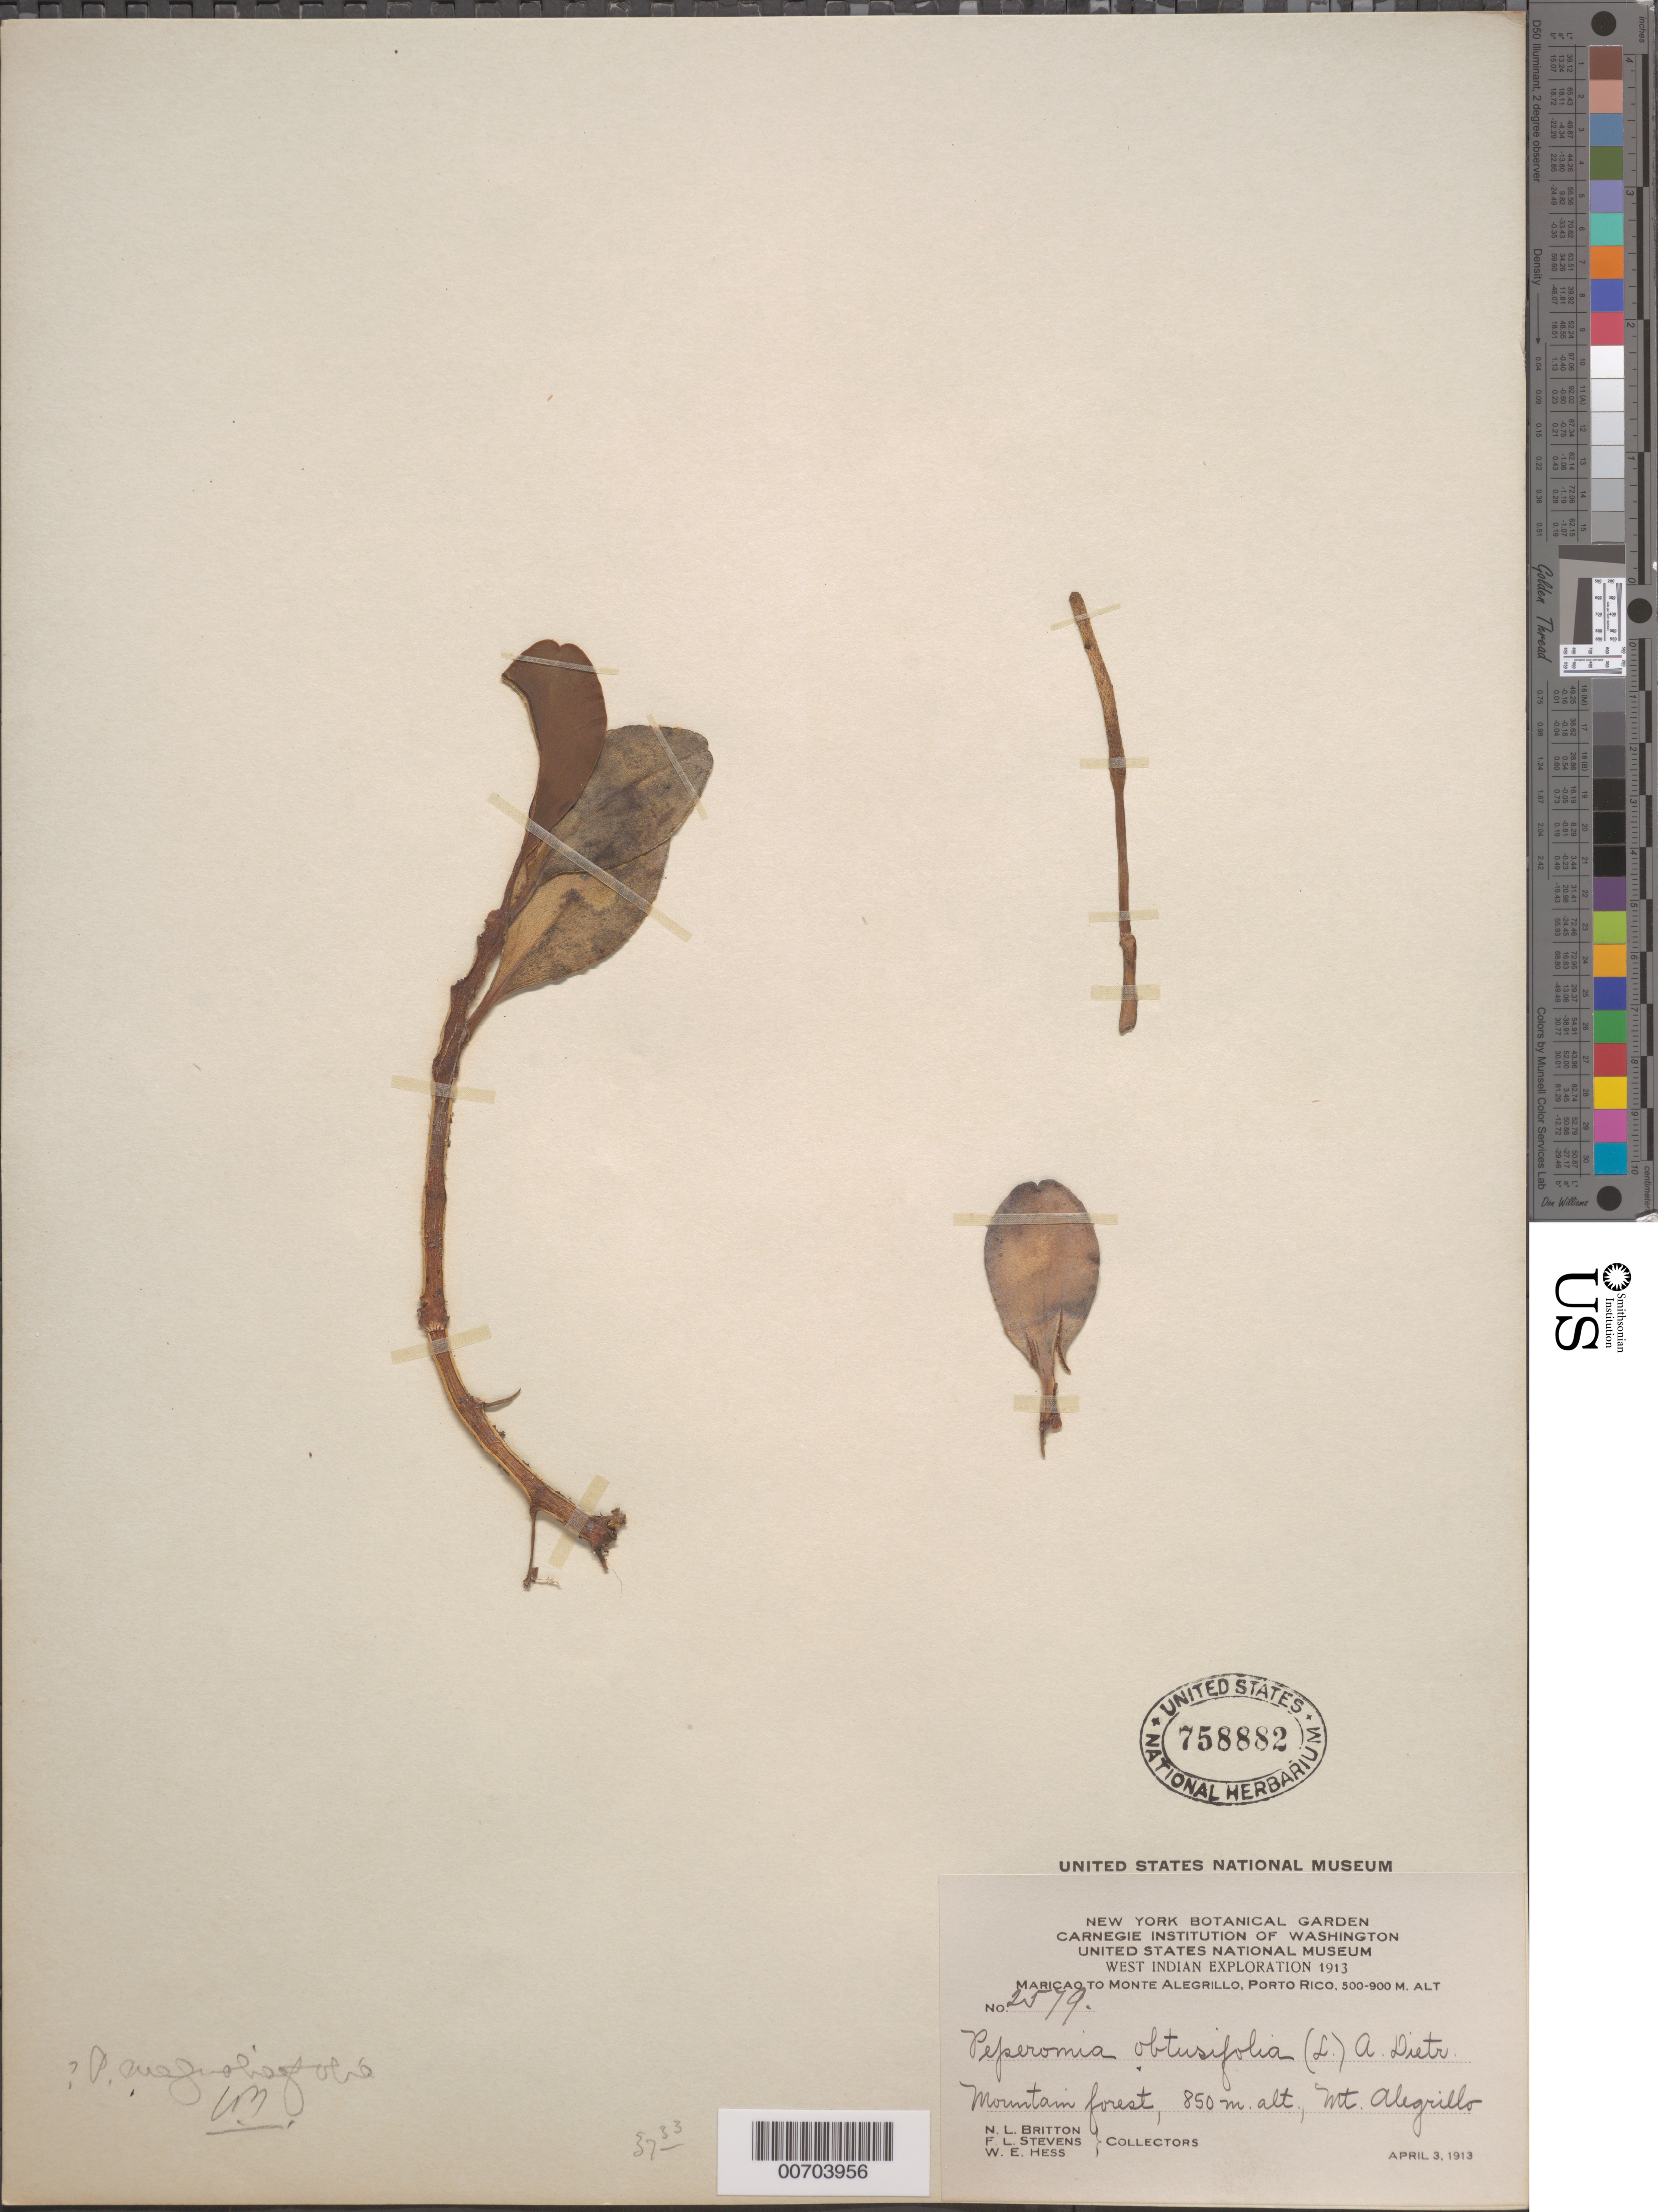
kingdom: Plantae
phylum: Tracheophyta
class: Magnoliopsida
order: Piperales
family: Piperaceae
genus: Peperomia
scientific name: Peperomia obtusifolia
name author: (L.) A. Dietr.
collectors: N. Britton, F. L. Stevens & W. Hess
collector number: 2579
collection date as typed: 03 Apr 1913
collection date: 1913-04-03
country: Puerto Rico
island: Greater Antilles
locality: Maricao to Monte Alegrillo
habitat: Mountain forest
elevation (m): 850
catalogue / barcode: US 758882